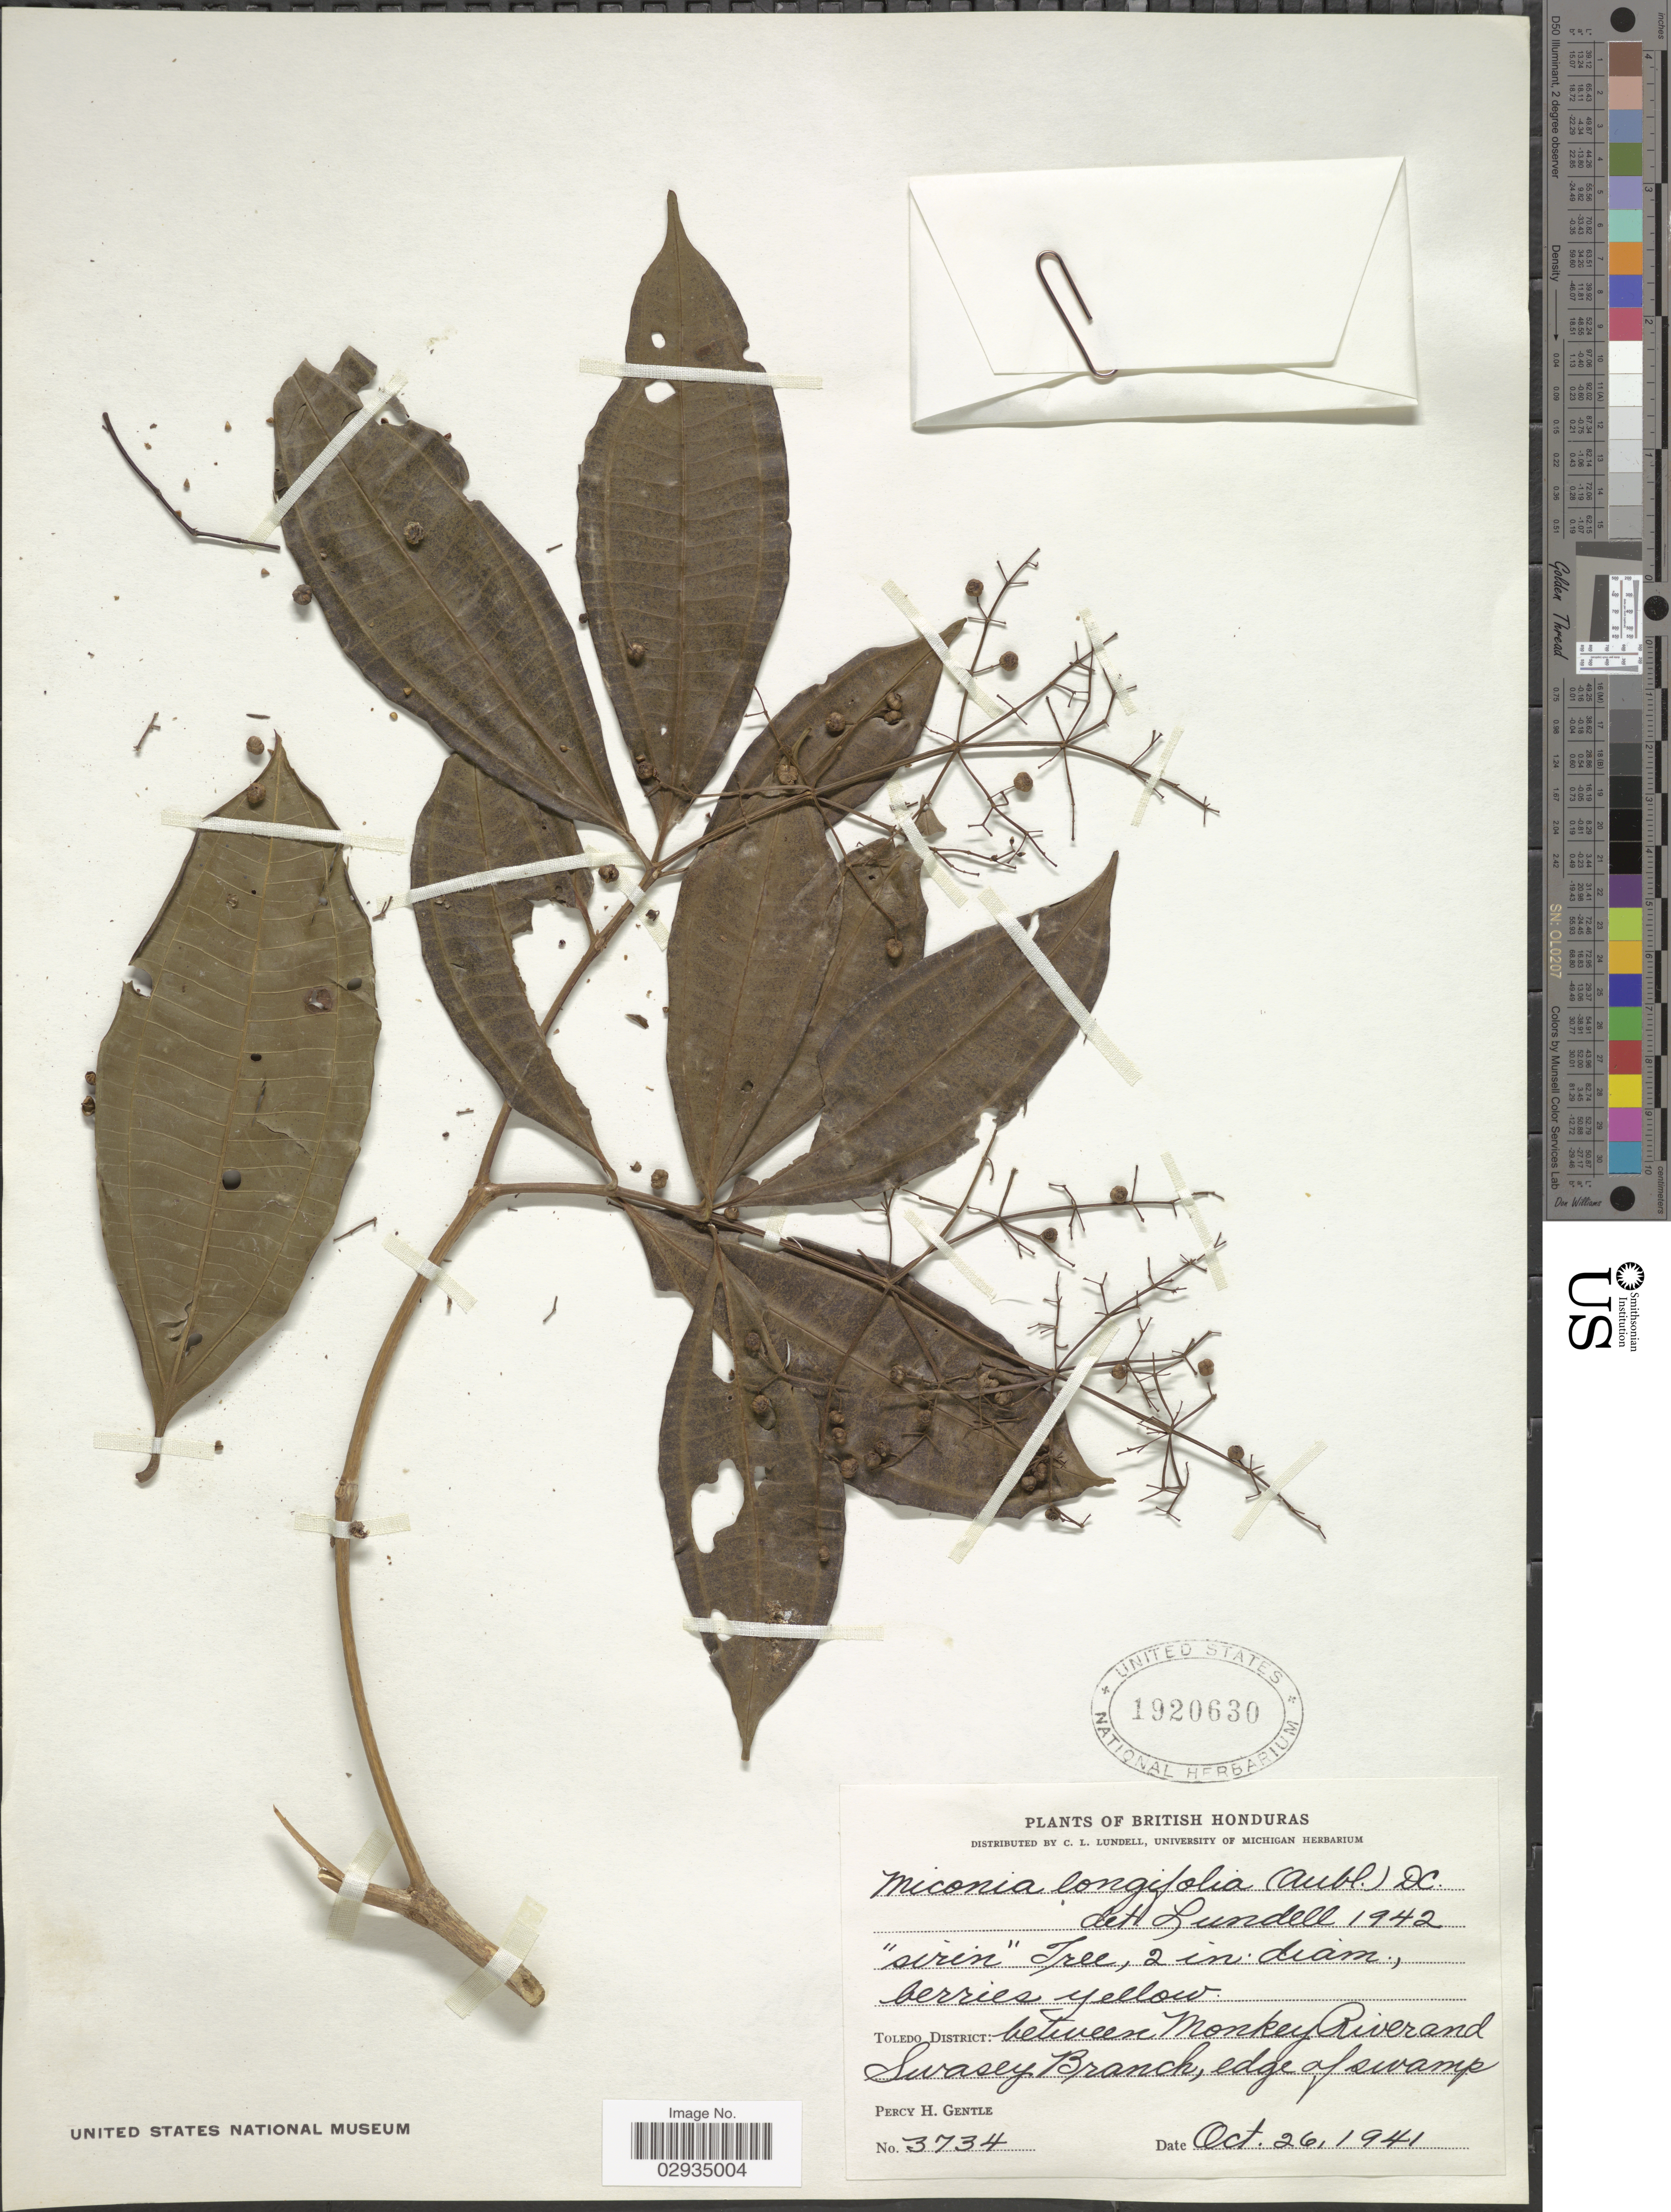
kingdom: Plantae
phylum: Tracheophyta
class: Magnoliopsida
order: Myrtales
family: Melastomataceae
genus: Miconia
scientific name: Miconia longifolia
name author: (Aubl.) DC.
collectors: P. H. Gentle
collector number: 3734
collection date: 1941-10-26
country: Belize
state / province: Toledo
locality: Toledo District: between Monkey River and Swasey Branch, edge of swamp.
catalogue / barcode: US 1920630